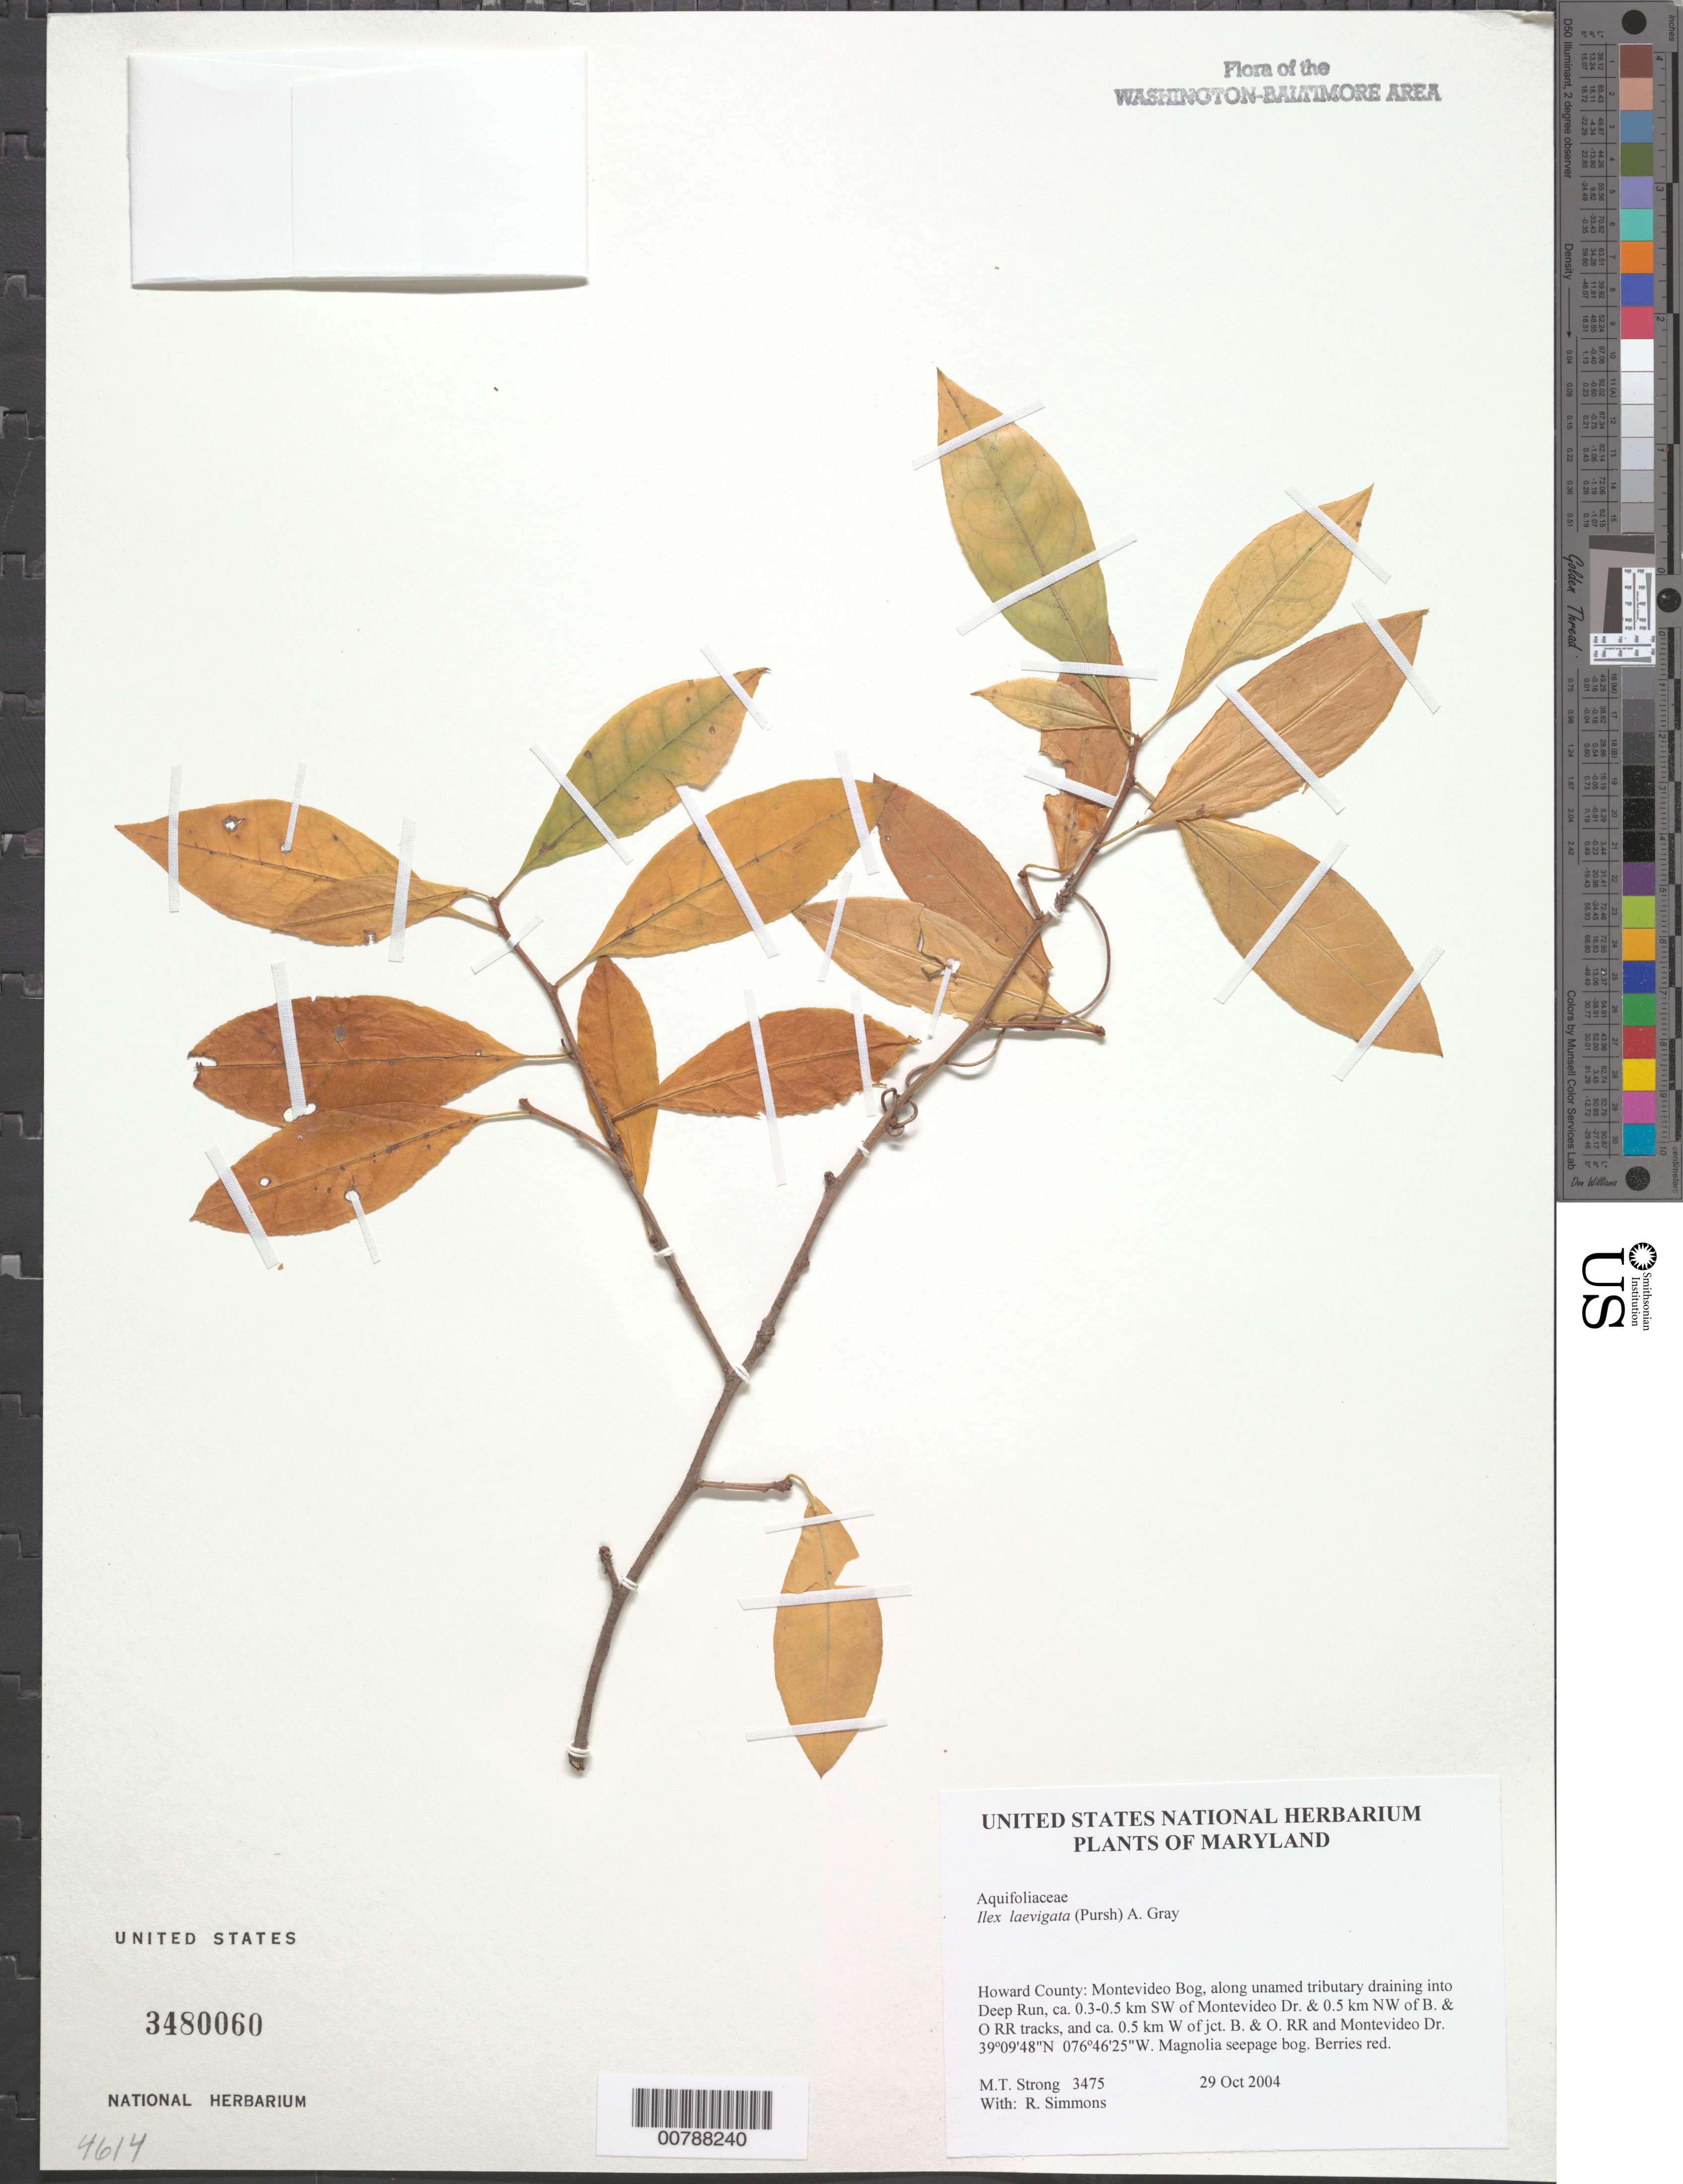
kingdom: Plantae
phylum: Tracheophyta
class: Magnoliopsida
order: Aquifoliales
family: Aquifoliaceae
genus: Ilex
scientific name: Ilex laevigata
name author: (Pursh) A. Gray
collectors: M. T. Strong & R. B. Simmons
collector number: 3475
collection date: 2004-10-29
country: United States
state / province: Maryland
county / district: Howard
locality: Montevideo Bog, along unnamed tributary draining into Deep Run, ca. 0.3-0.5 km SW of Montevideo Dr. and 0.5 km NW of B. & O. RR tracks, and ca. 0.5 km W of jct. B. & O. R.R. and Montevideo Dr.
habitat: Magnolia seepage bog.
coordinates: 39 09'48"N, 076 46'25"W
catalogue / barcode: US 3480060